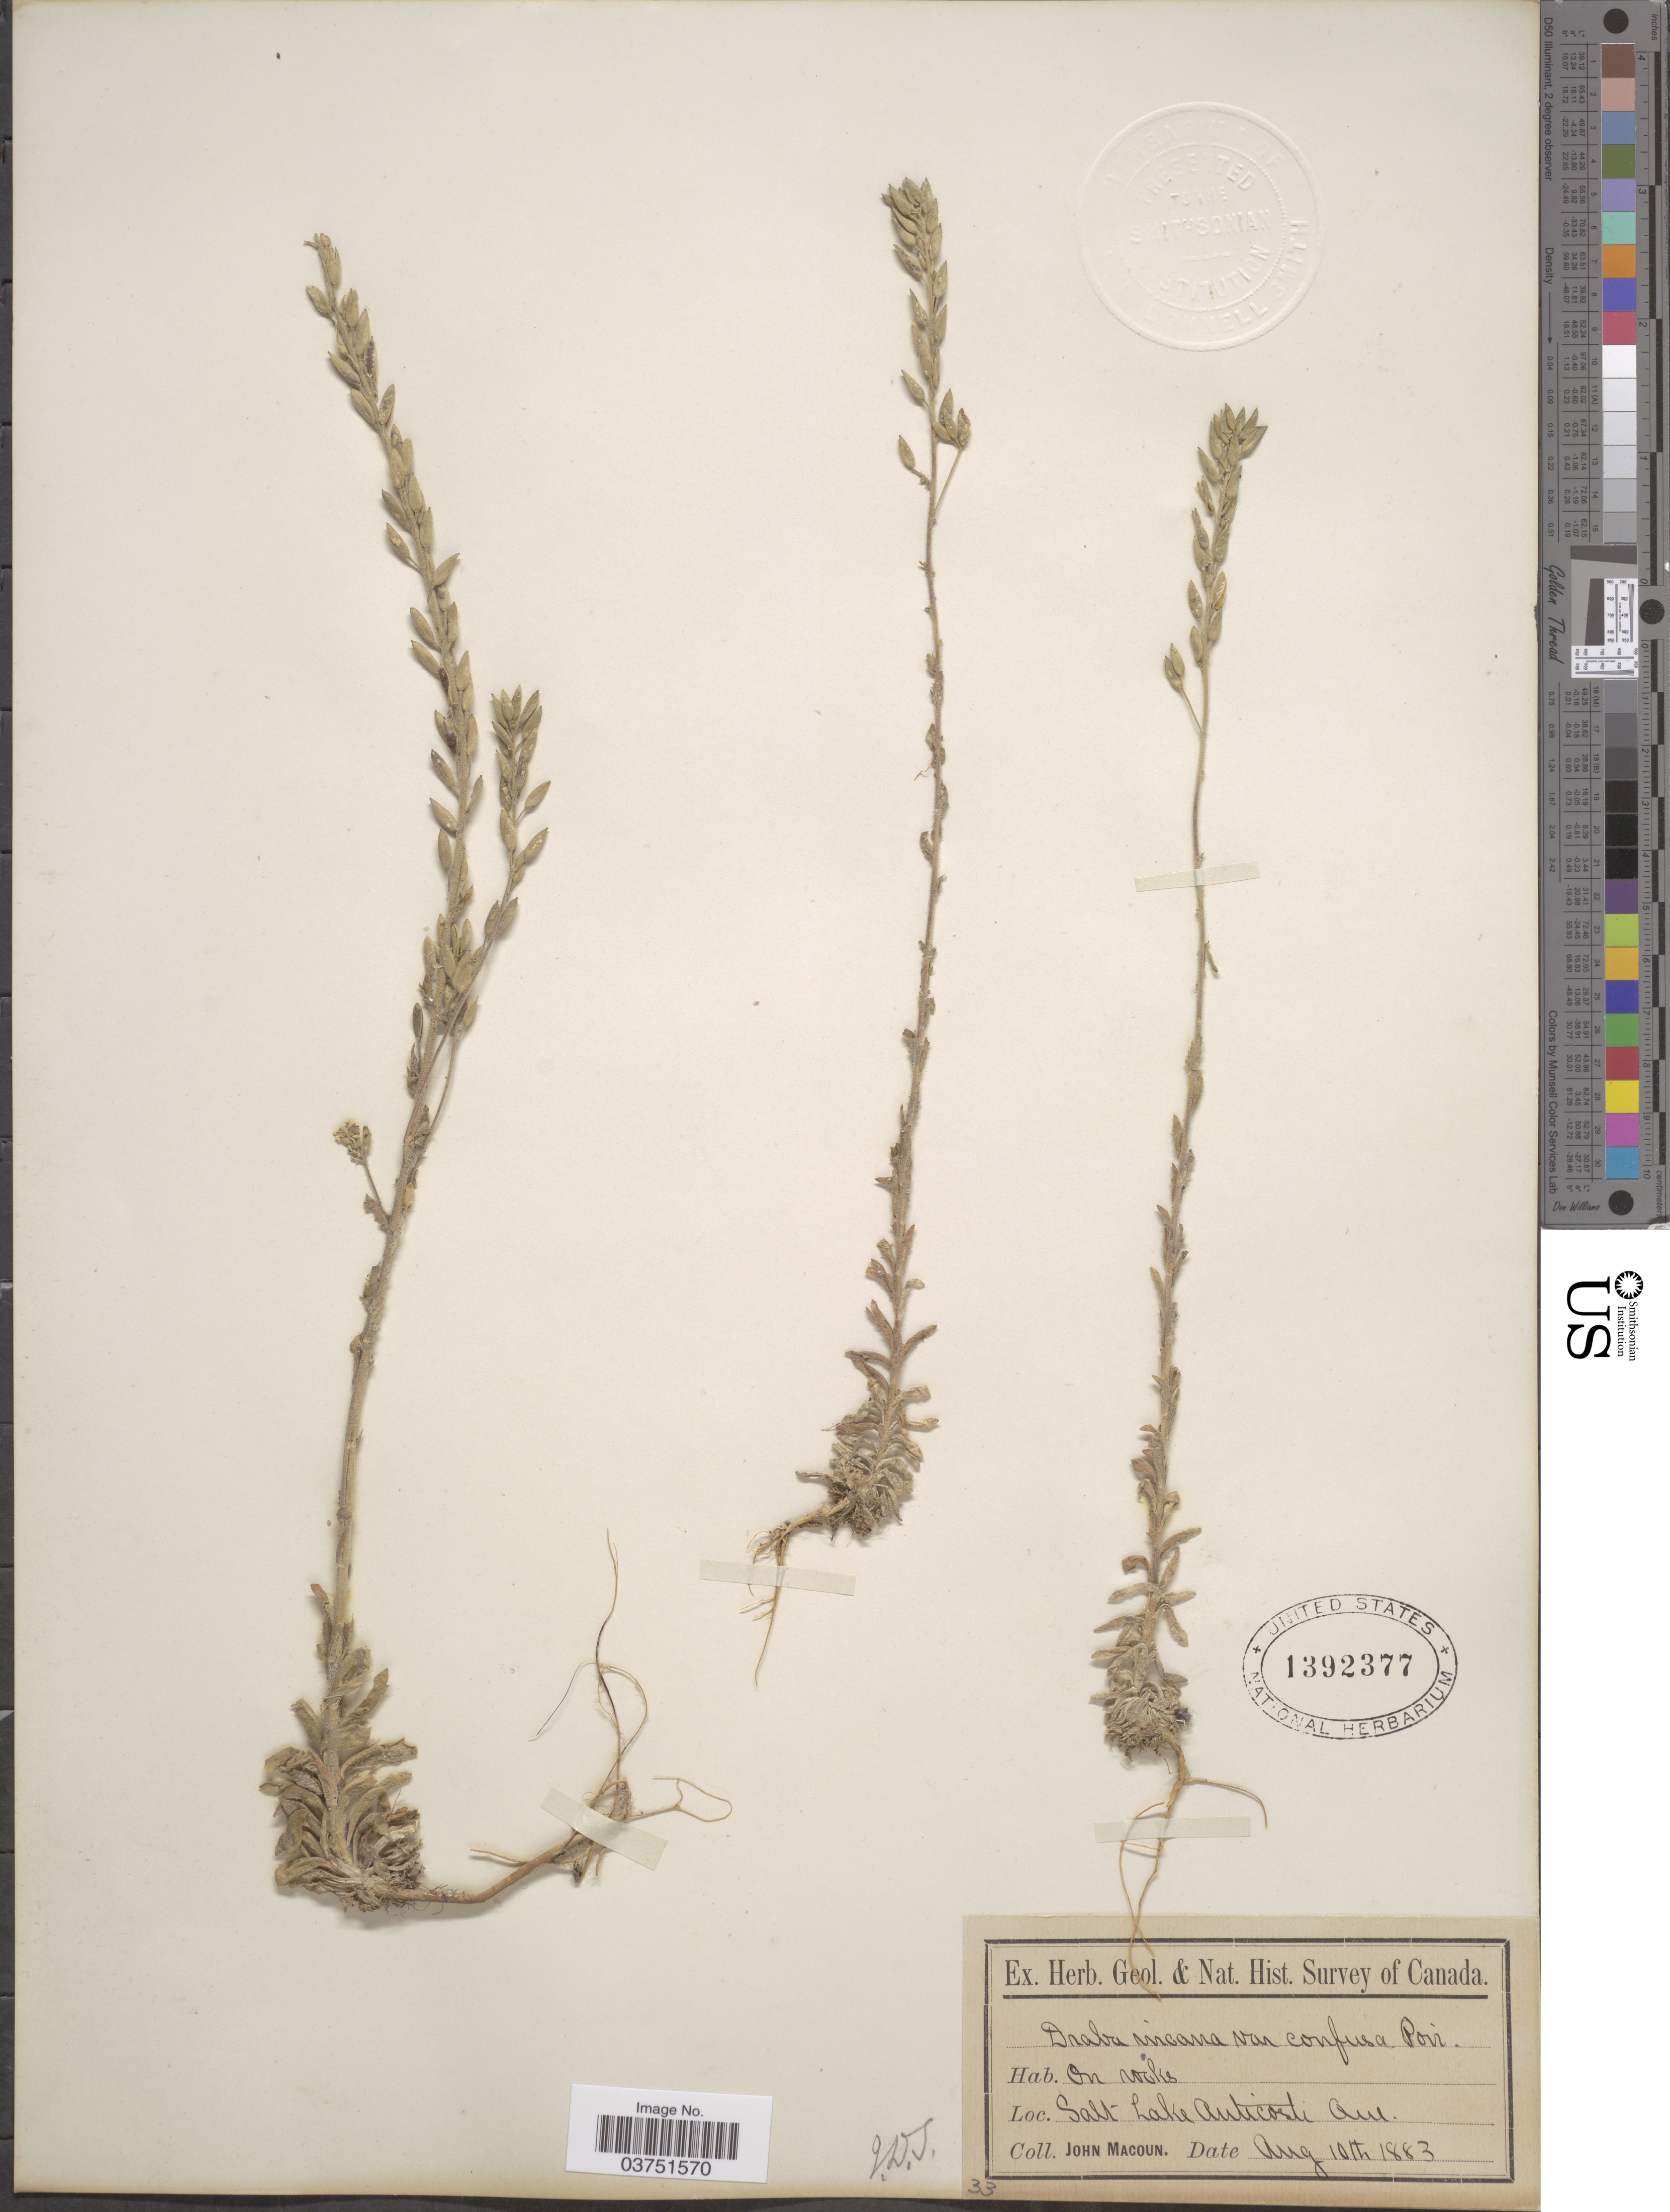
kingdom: Plantae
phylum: Tracheophyta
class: Magnoliopsida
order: Brassicales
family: Brassicaceae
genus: Draba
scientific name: Draba incana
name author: L.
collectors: J. Macoun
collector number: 33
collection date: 1883-08-10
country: Canada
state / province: Quebec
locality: Salt Lake Anticosti.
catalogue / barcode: US 1392377